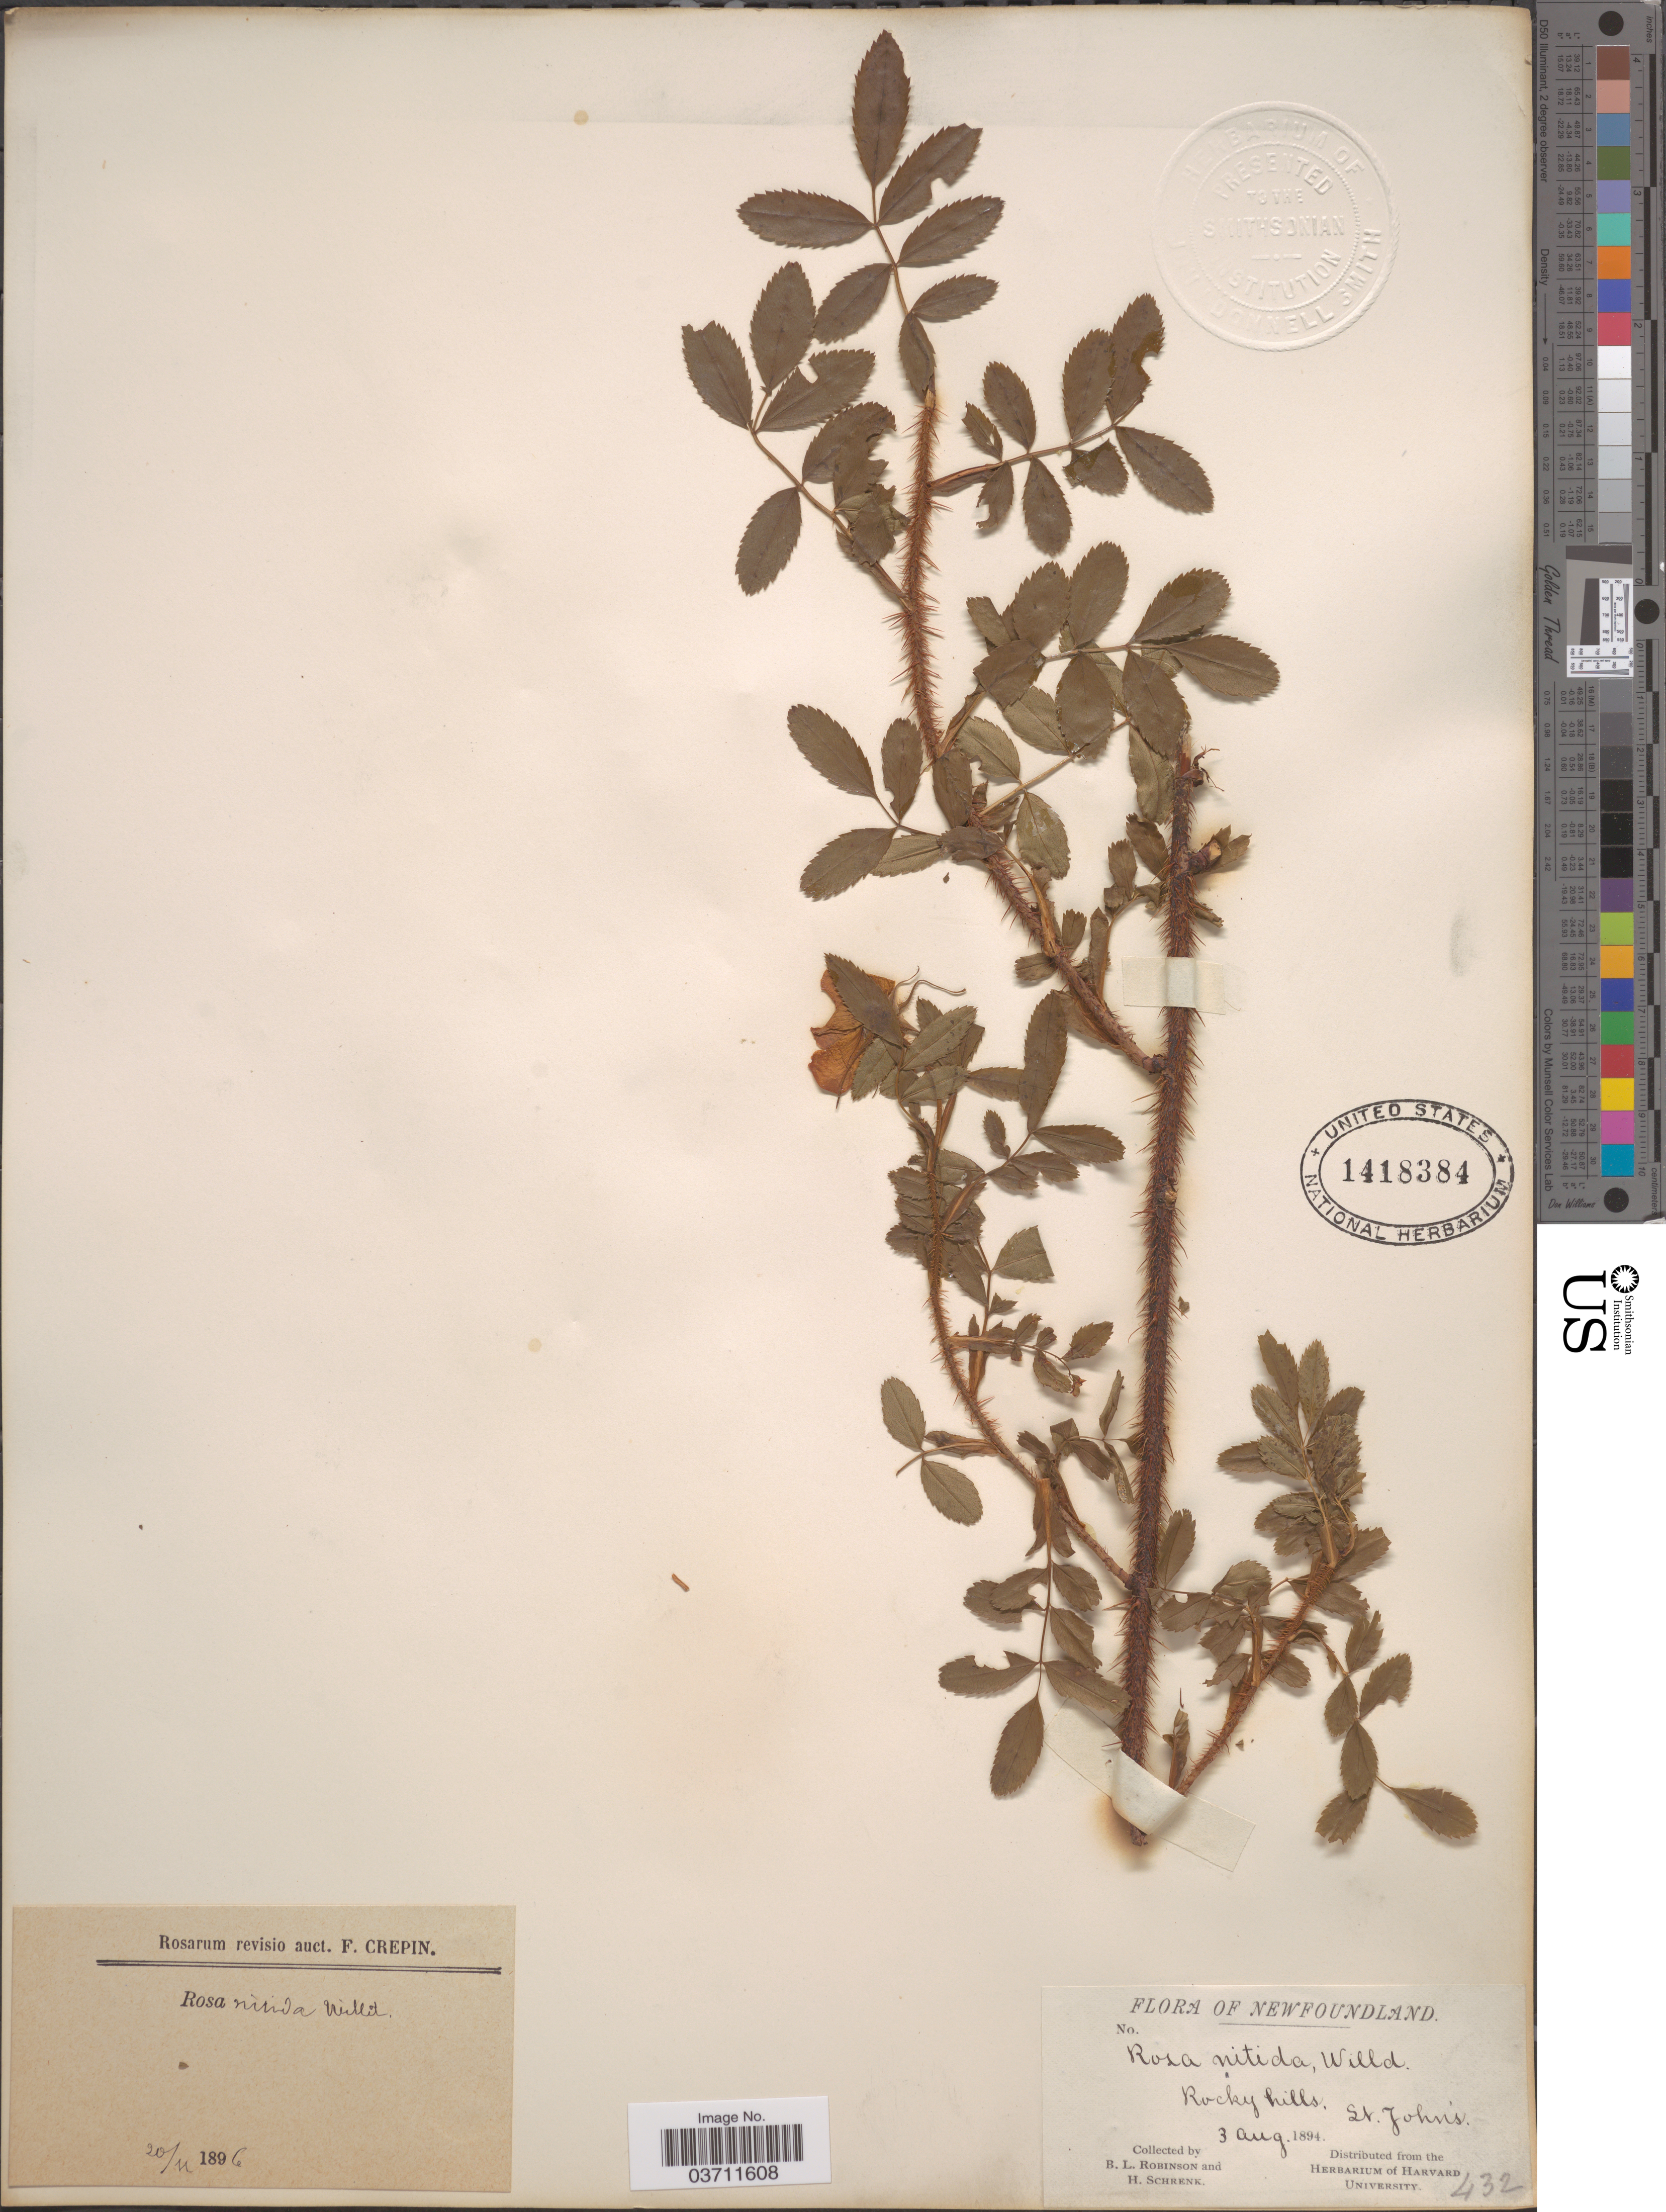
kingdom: Plantae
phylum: Tracheophyta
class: Magnoliopsida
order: Rosales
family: Rosaceae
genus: Rosa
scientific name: Rosa nitida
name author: Willd.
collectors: B. L. Robinson & H. Schrenk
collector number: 432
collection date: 1894-08-03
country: Canada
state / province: Newfoundland and Labrador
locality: St. John's.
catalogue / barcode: US 1418384